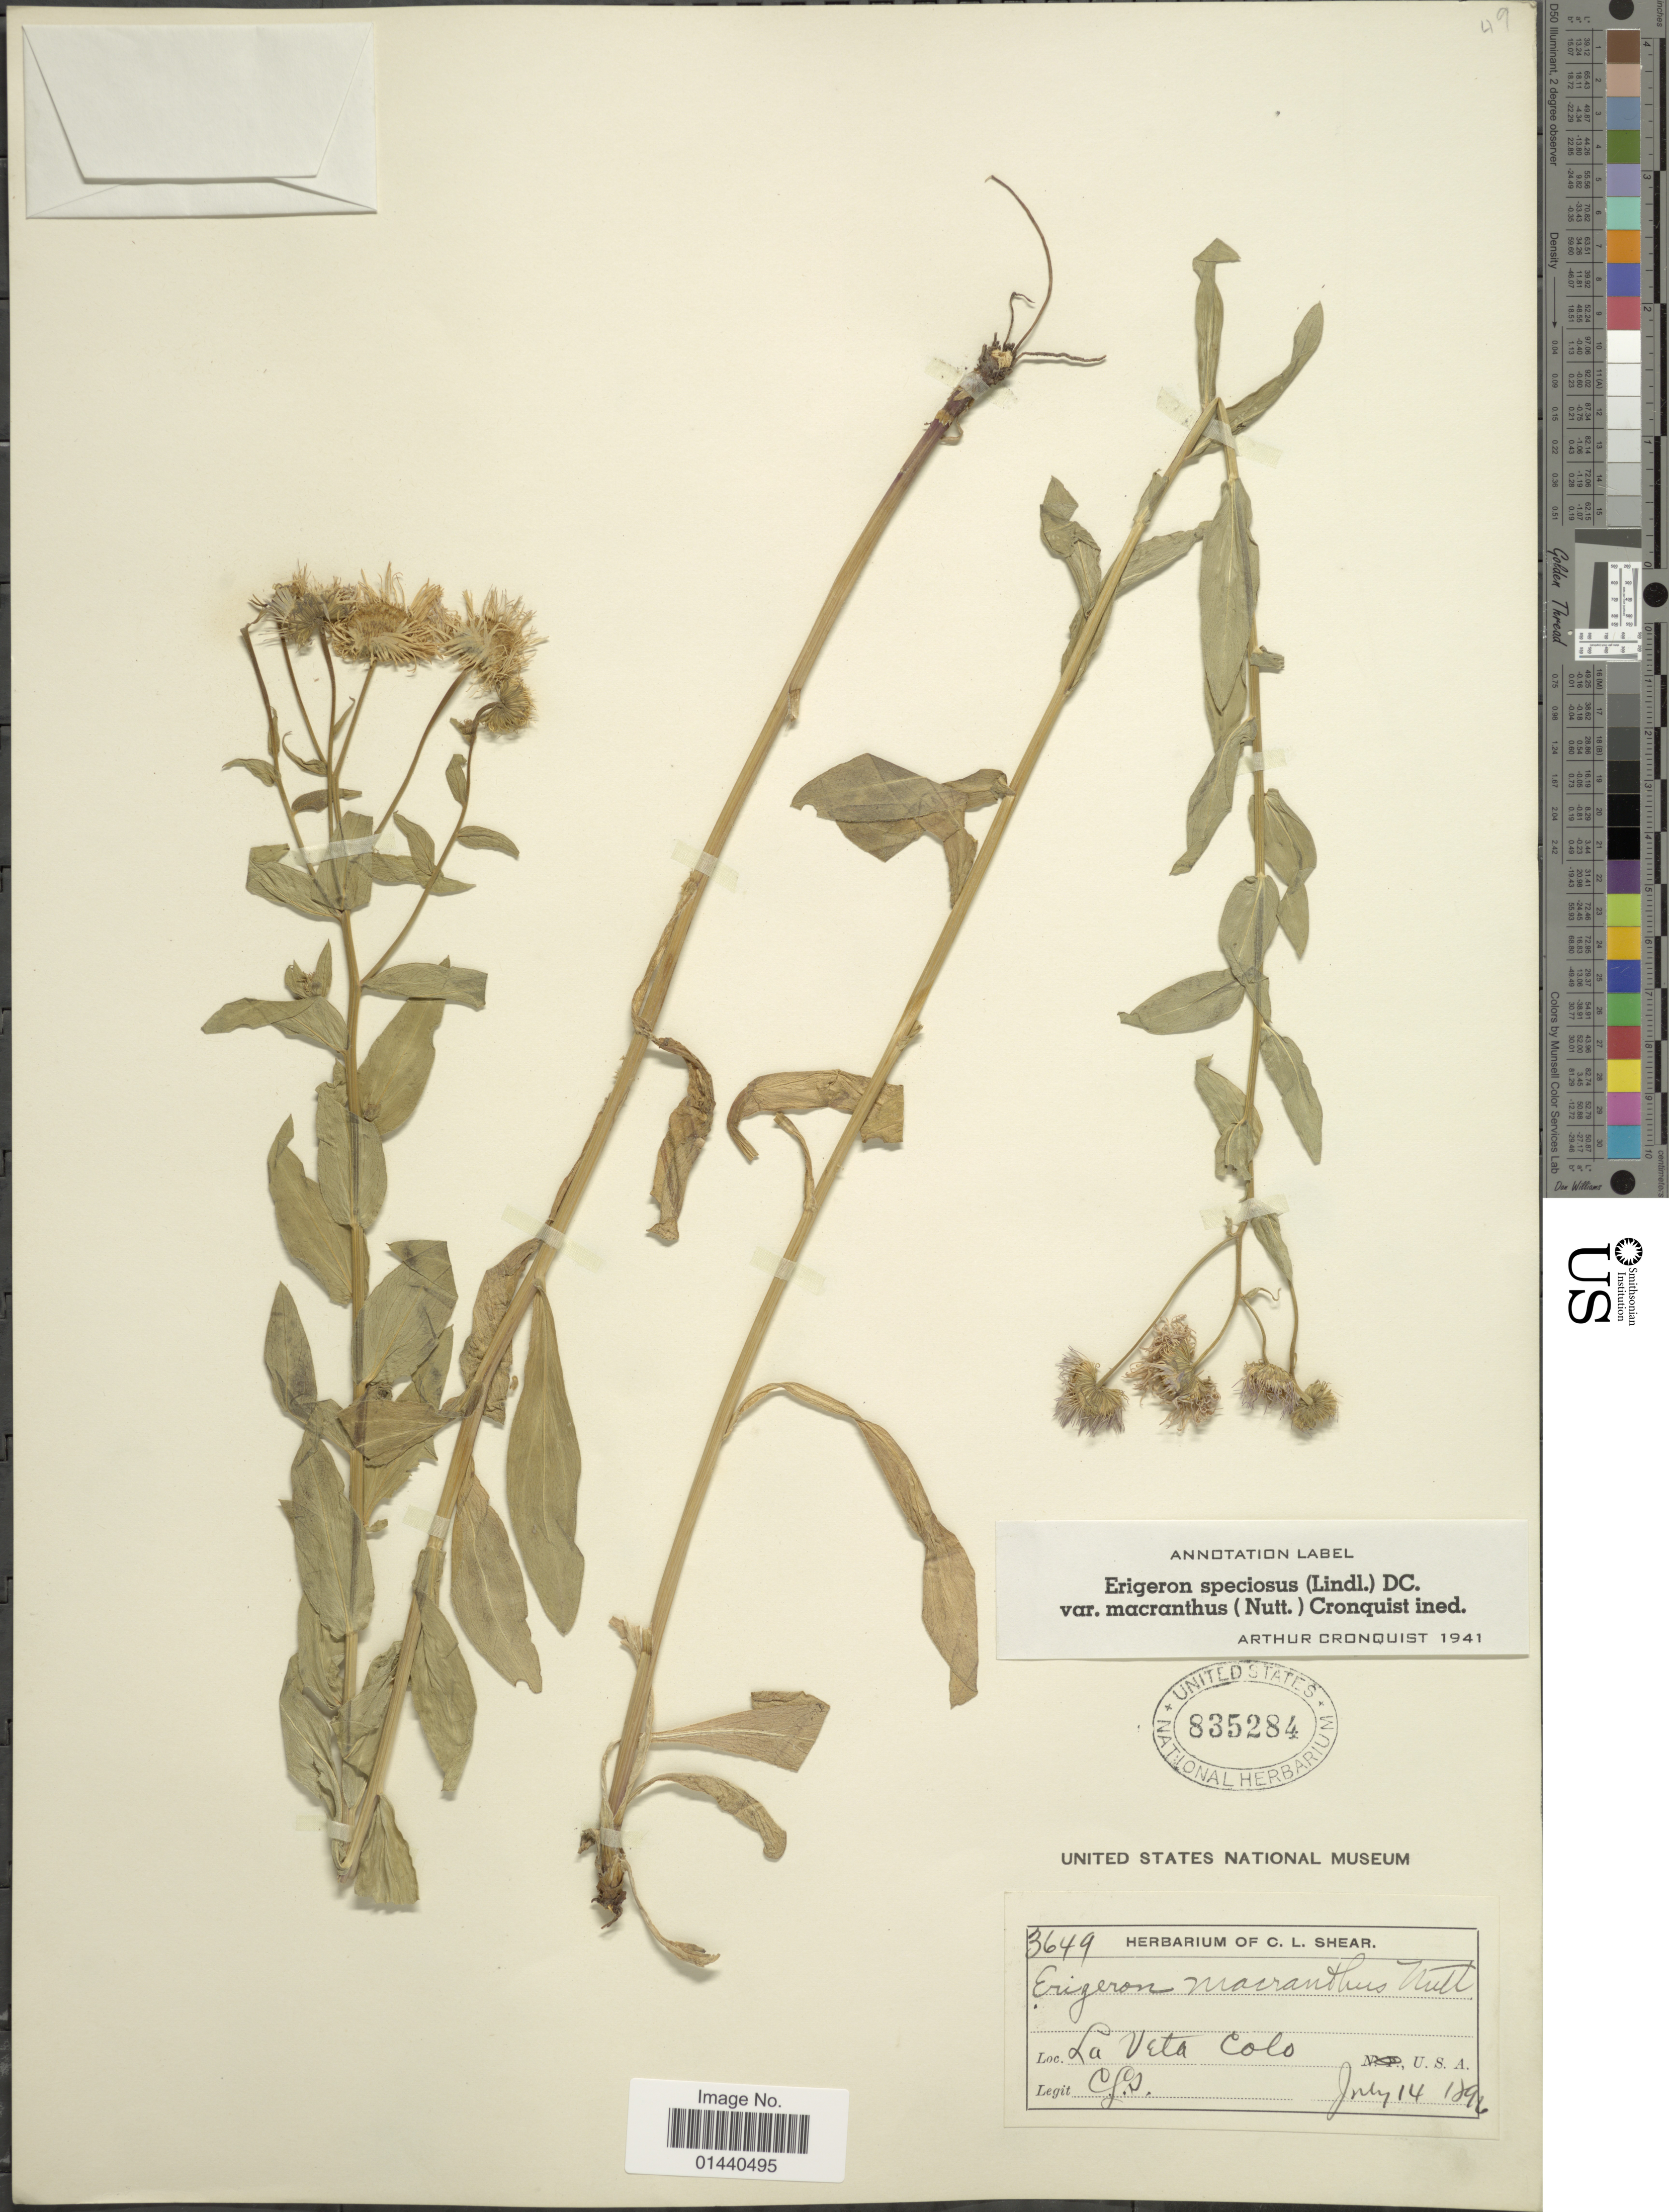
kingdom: Plantae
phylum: Tracheophyta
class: Magnoliopsida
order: Asterales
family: Asteraceae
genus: Erigeron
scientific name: Erigeron speciosus var. macranthus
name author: (Nutt.) Cronq.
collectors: C. L. Shear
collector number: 3649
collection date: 1896-07-14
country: United States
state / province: Colorado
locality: La Veta Colo. U.S.A.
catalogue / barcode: US 835284